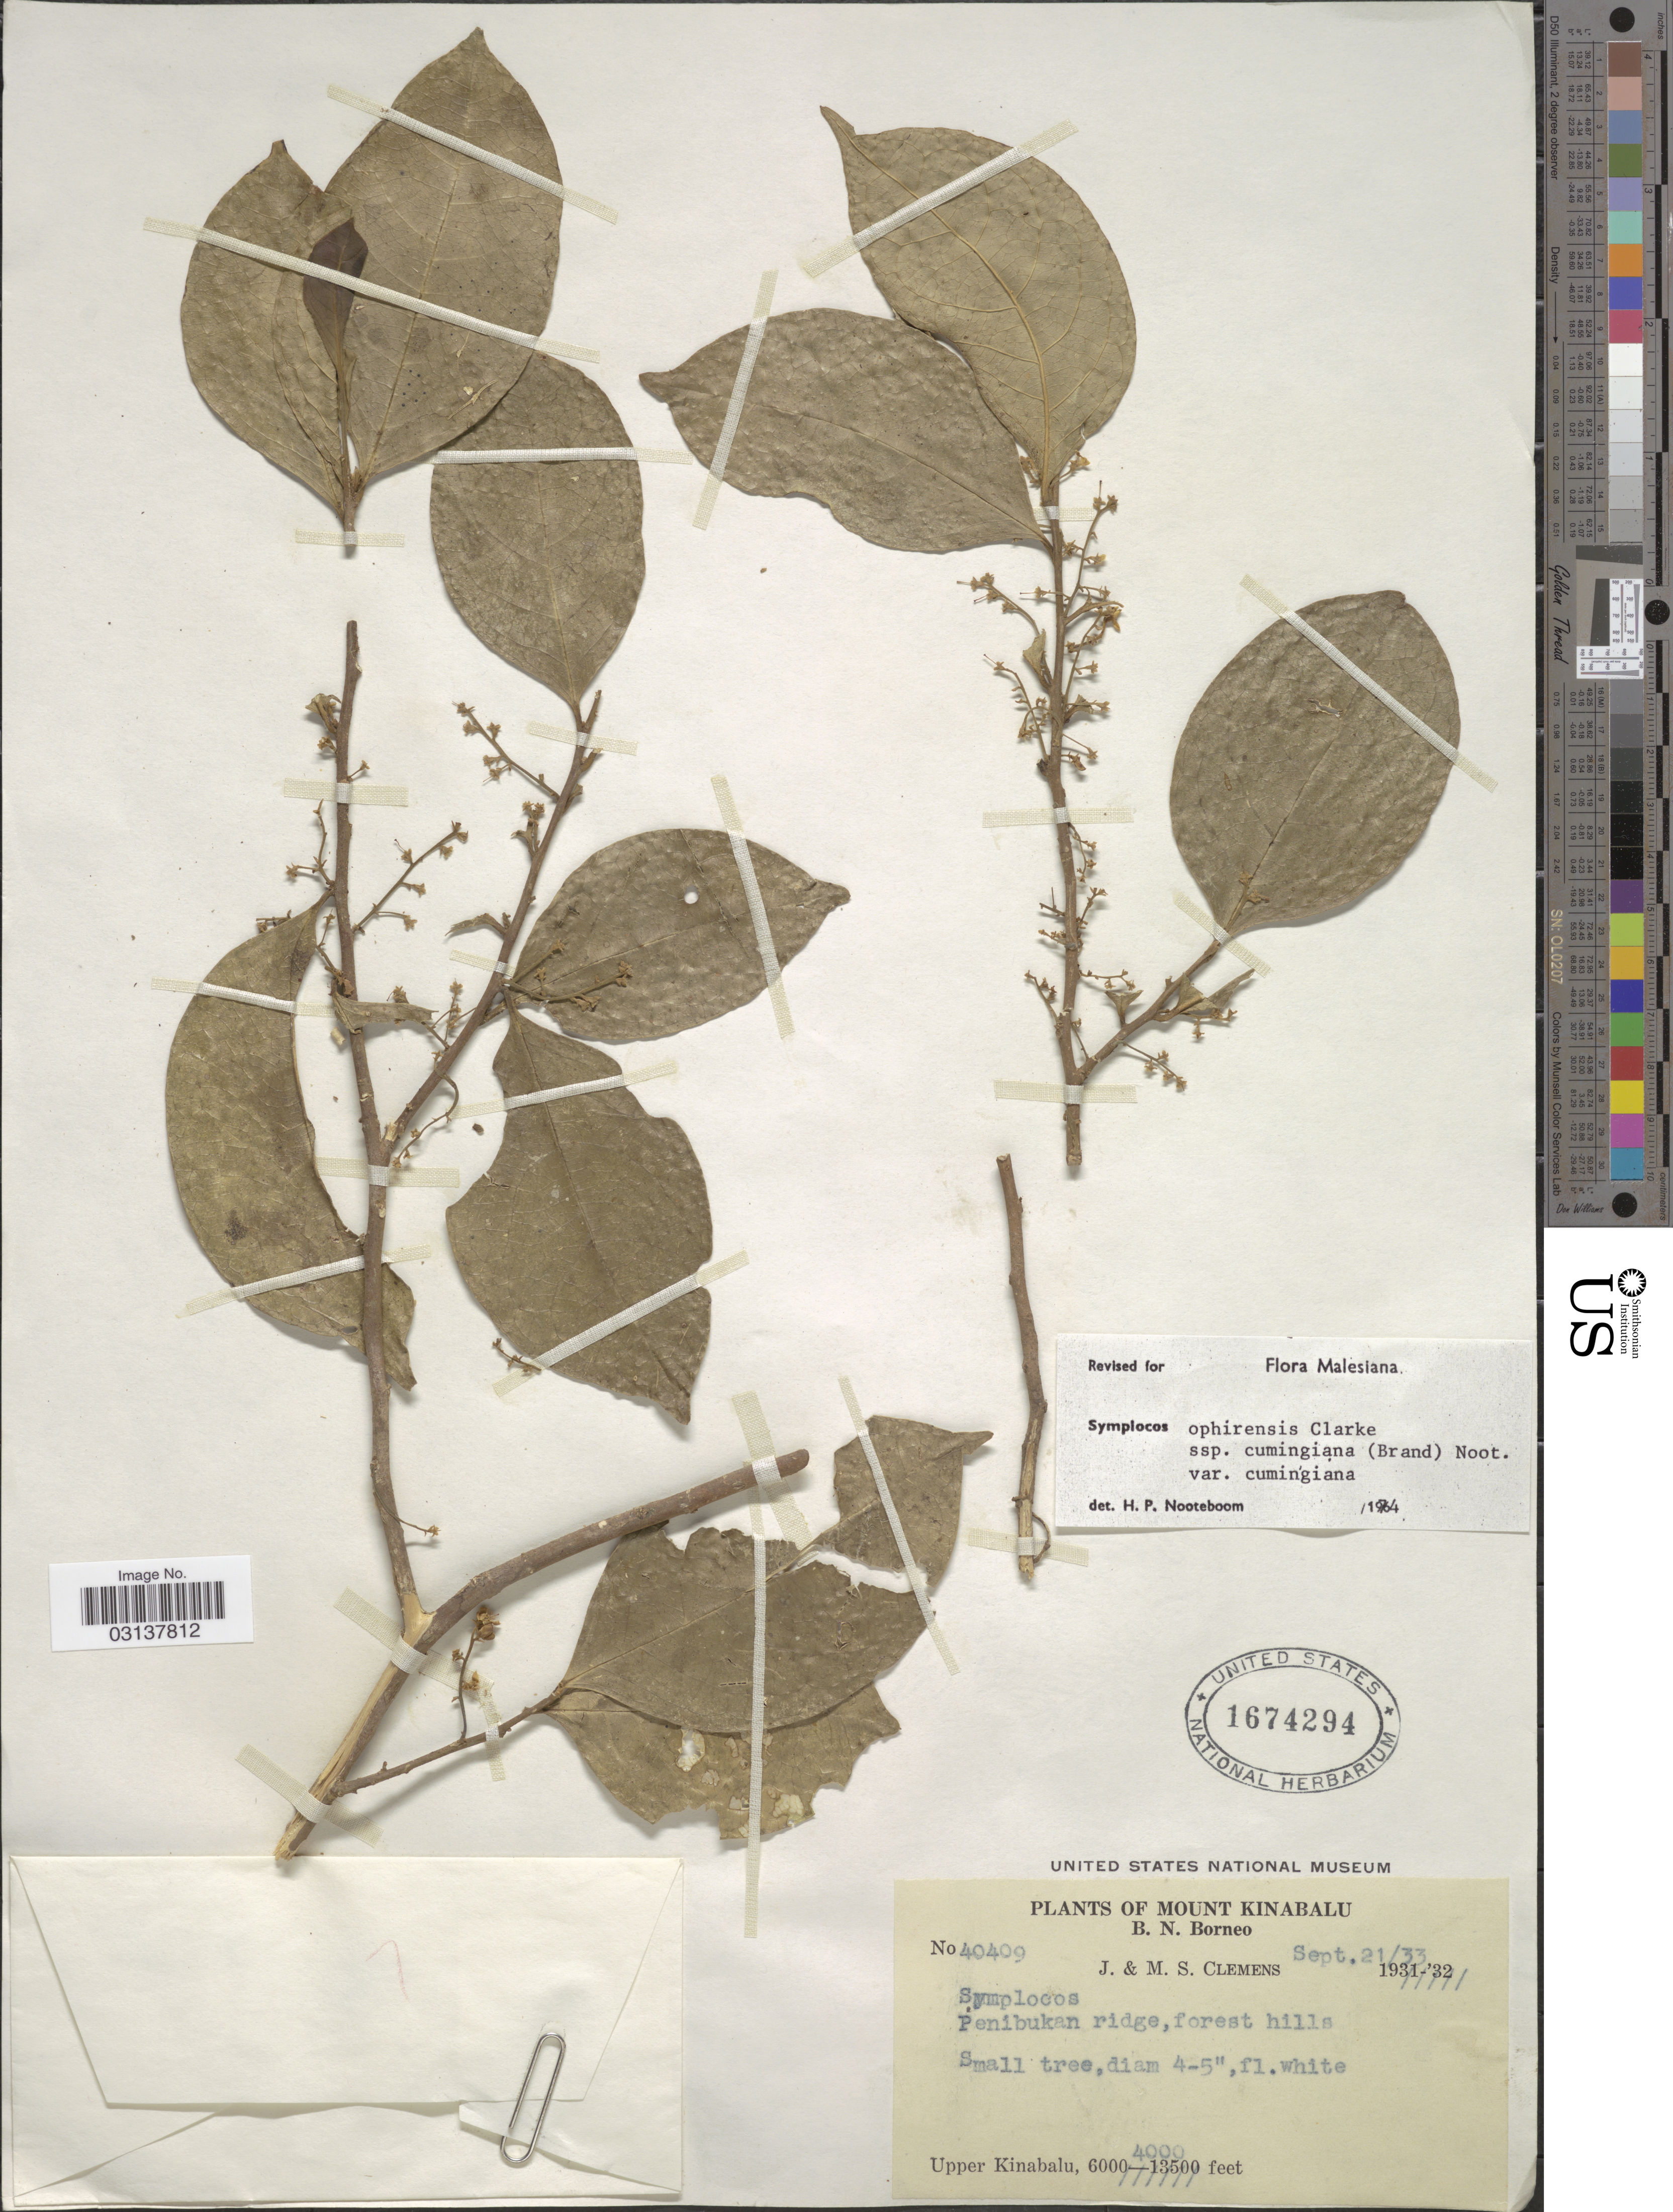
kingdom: Plantae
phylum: Tracheophyta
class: Magnoliopsida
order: Ericales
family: Symplocaceae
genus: Symplocos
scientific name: Symplocos ophirensis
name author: C.B. Clarke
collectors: J. Clemens & M. S. Clemens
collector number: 40409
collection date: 1933-09-21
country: Malaysia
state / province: Sabah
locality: Mount Kinabalu. B. N. Borneo. Penibukan, forest hills. Upper Kinabalu.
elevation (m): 1219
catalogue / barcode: US 1674294